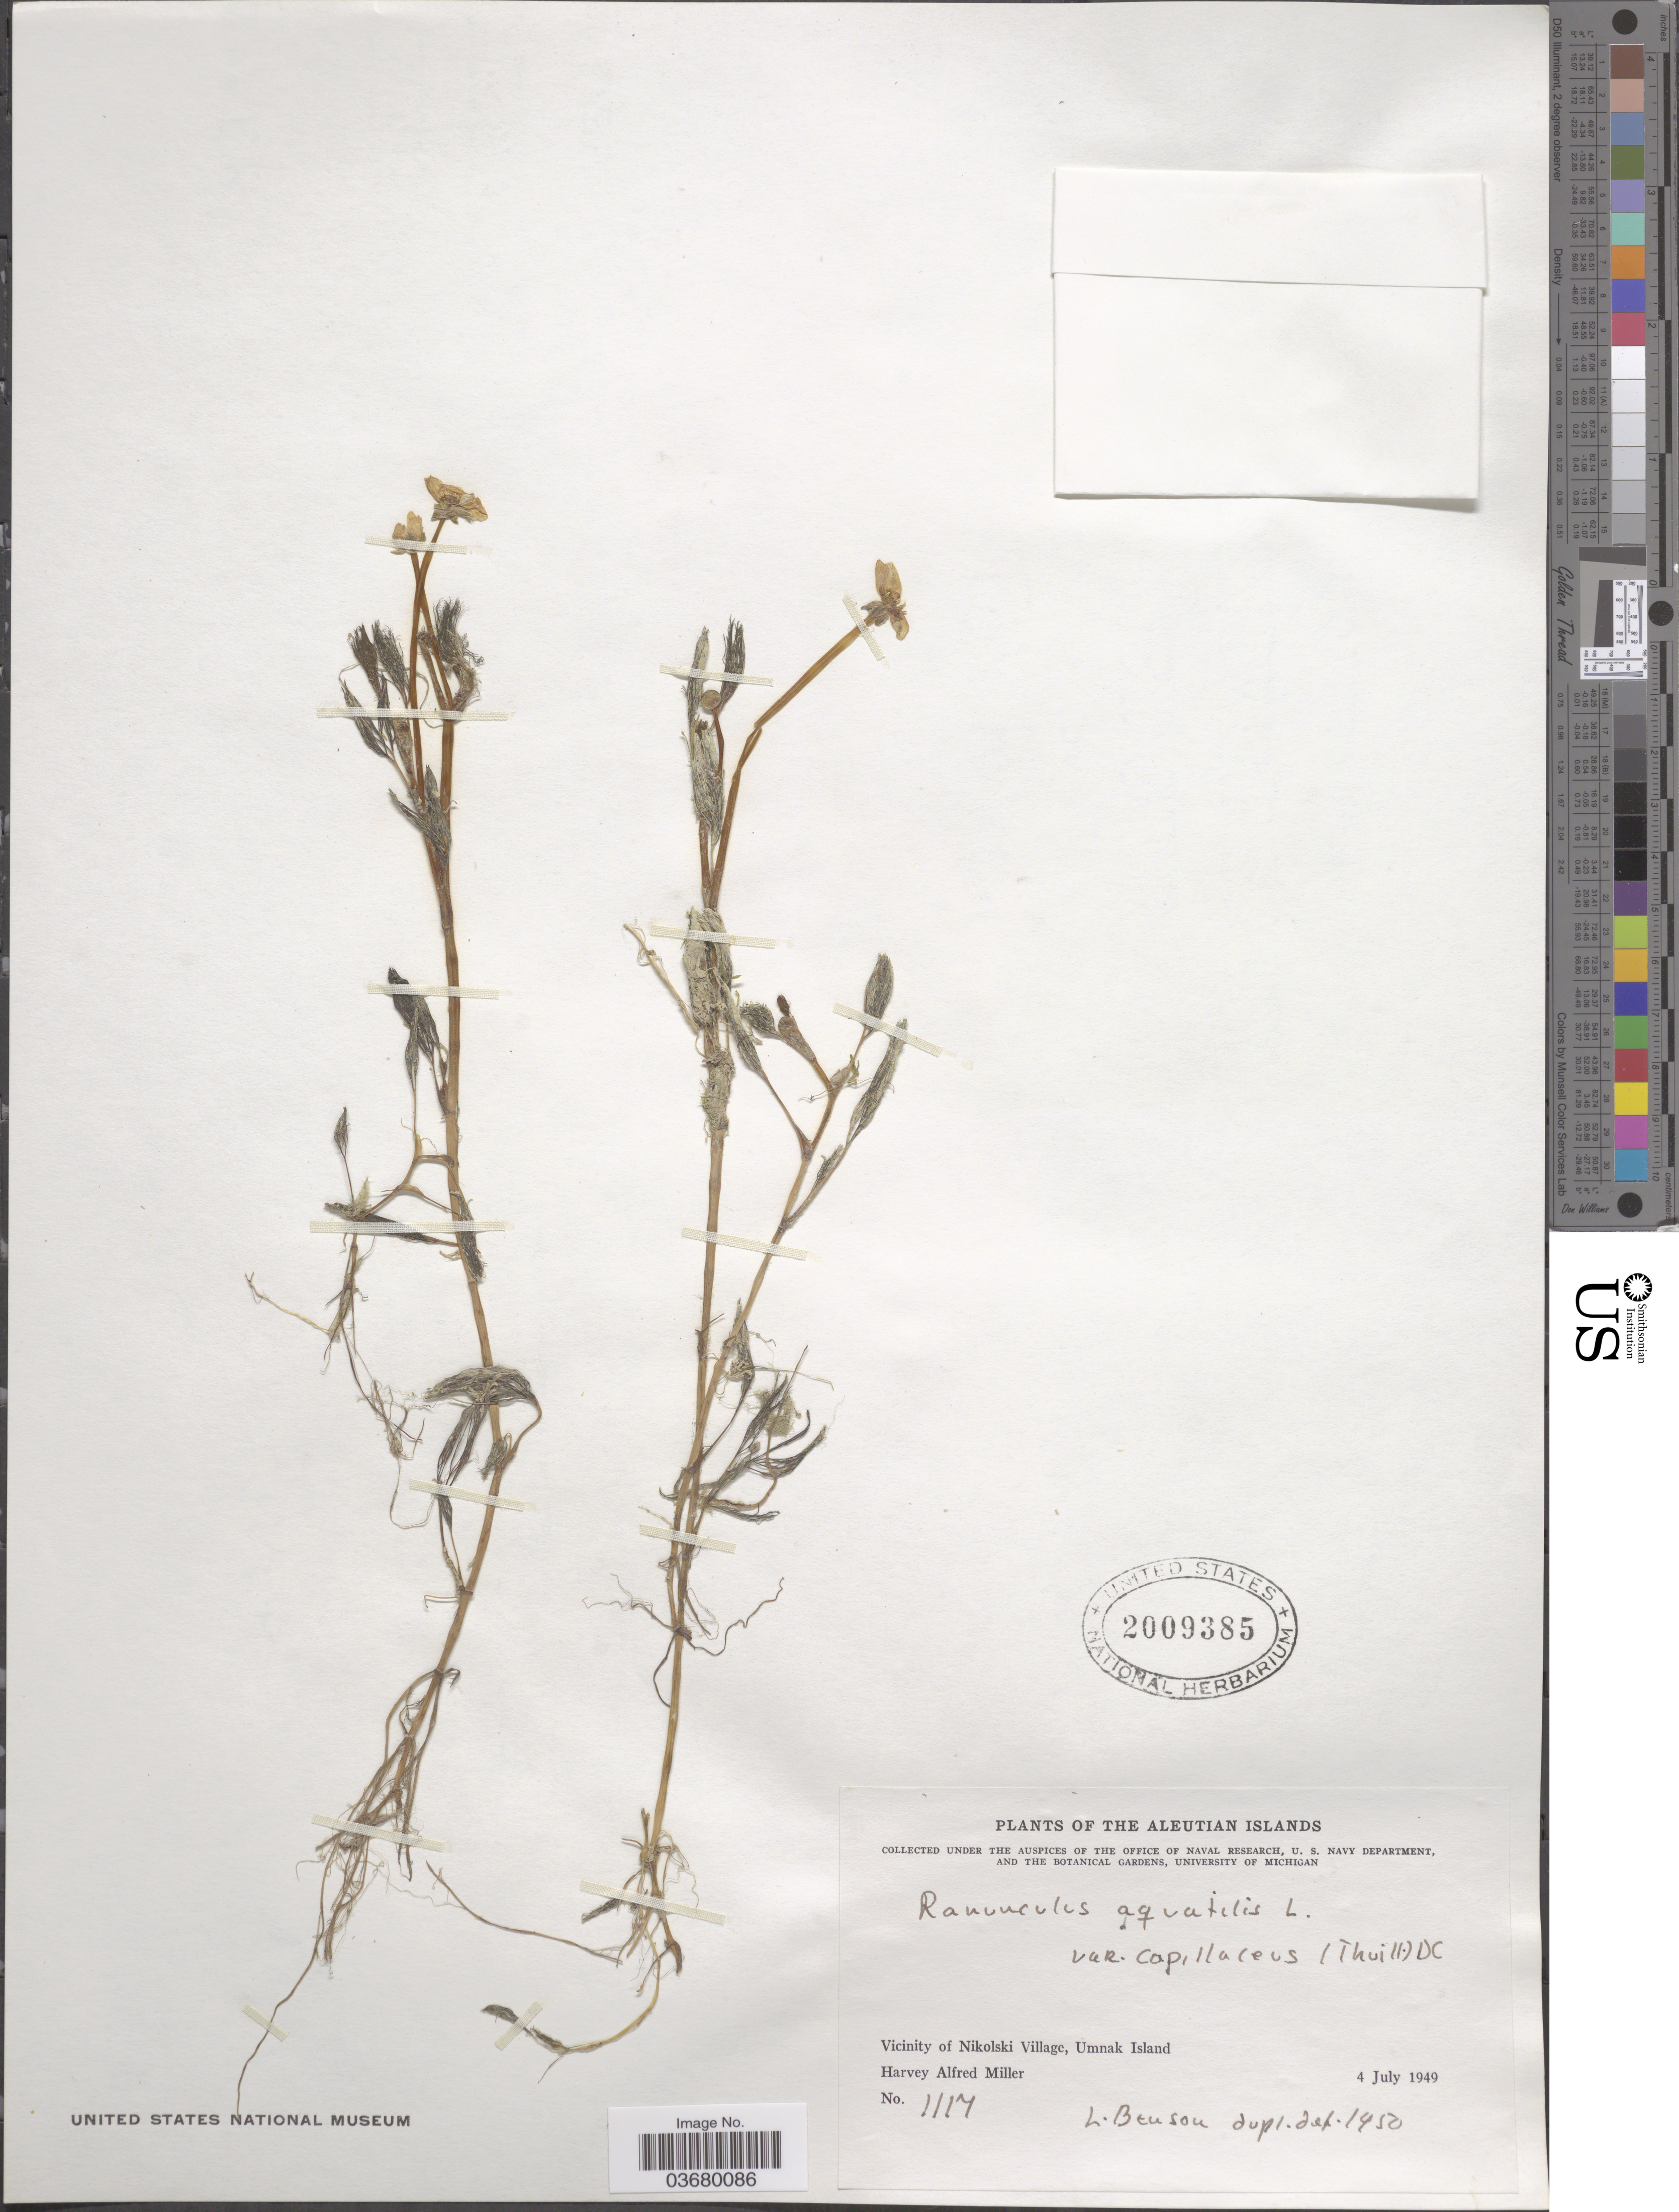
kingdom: Plantae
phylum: Tracheophyta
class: Magnoliopsida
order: Ranunculales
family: Ranunculaceae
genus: Ranunculus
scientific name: Ranunculus trichophyllus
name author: Chaix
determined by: Strong, Mark T., (BOT), Smithsonian Institution - National Museum of Natural History (UNITED STATES)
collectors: H. A. Miller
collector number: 1117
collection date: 1949-07-04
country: United States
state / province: Alaska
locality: The Aleutian Islands. Vicinity of Nikolski Village, Umnak Island.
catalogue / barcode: US 2009385